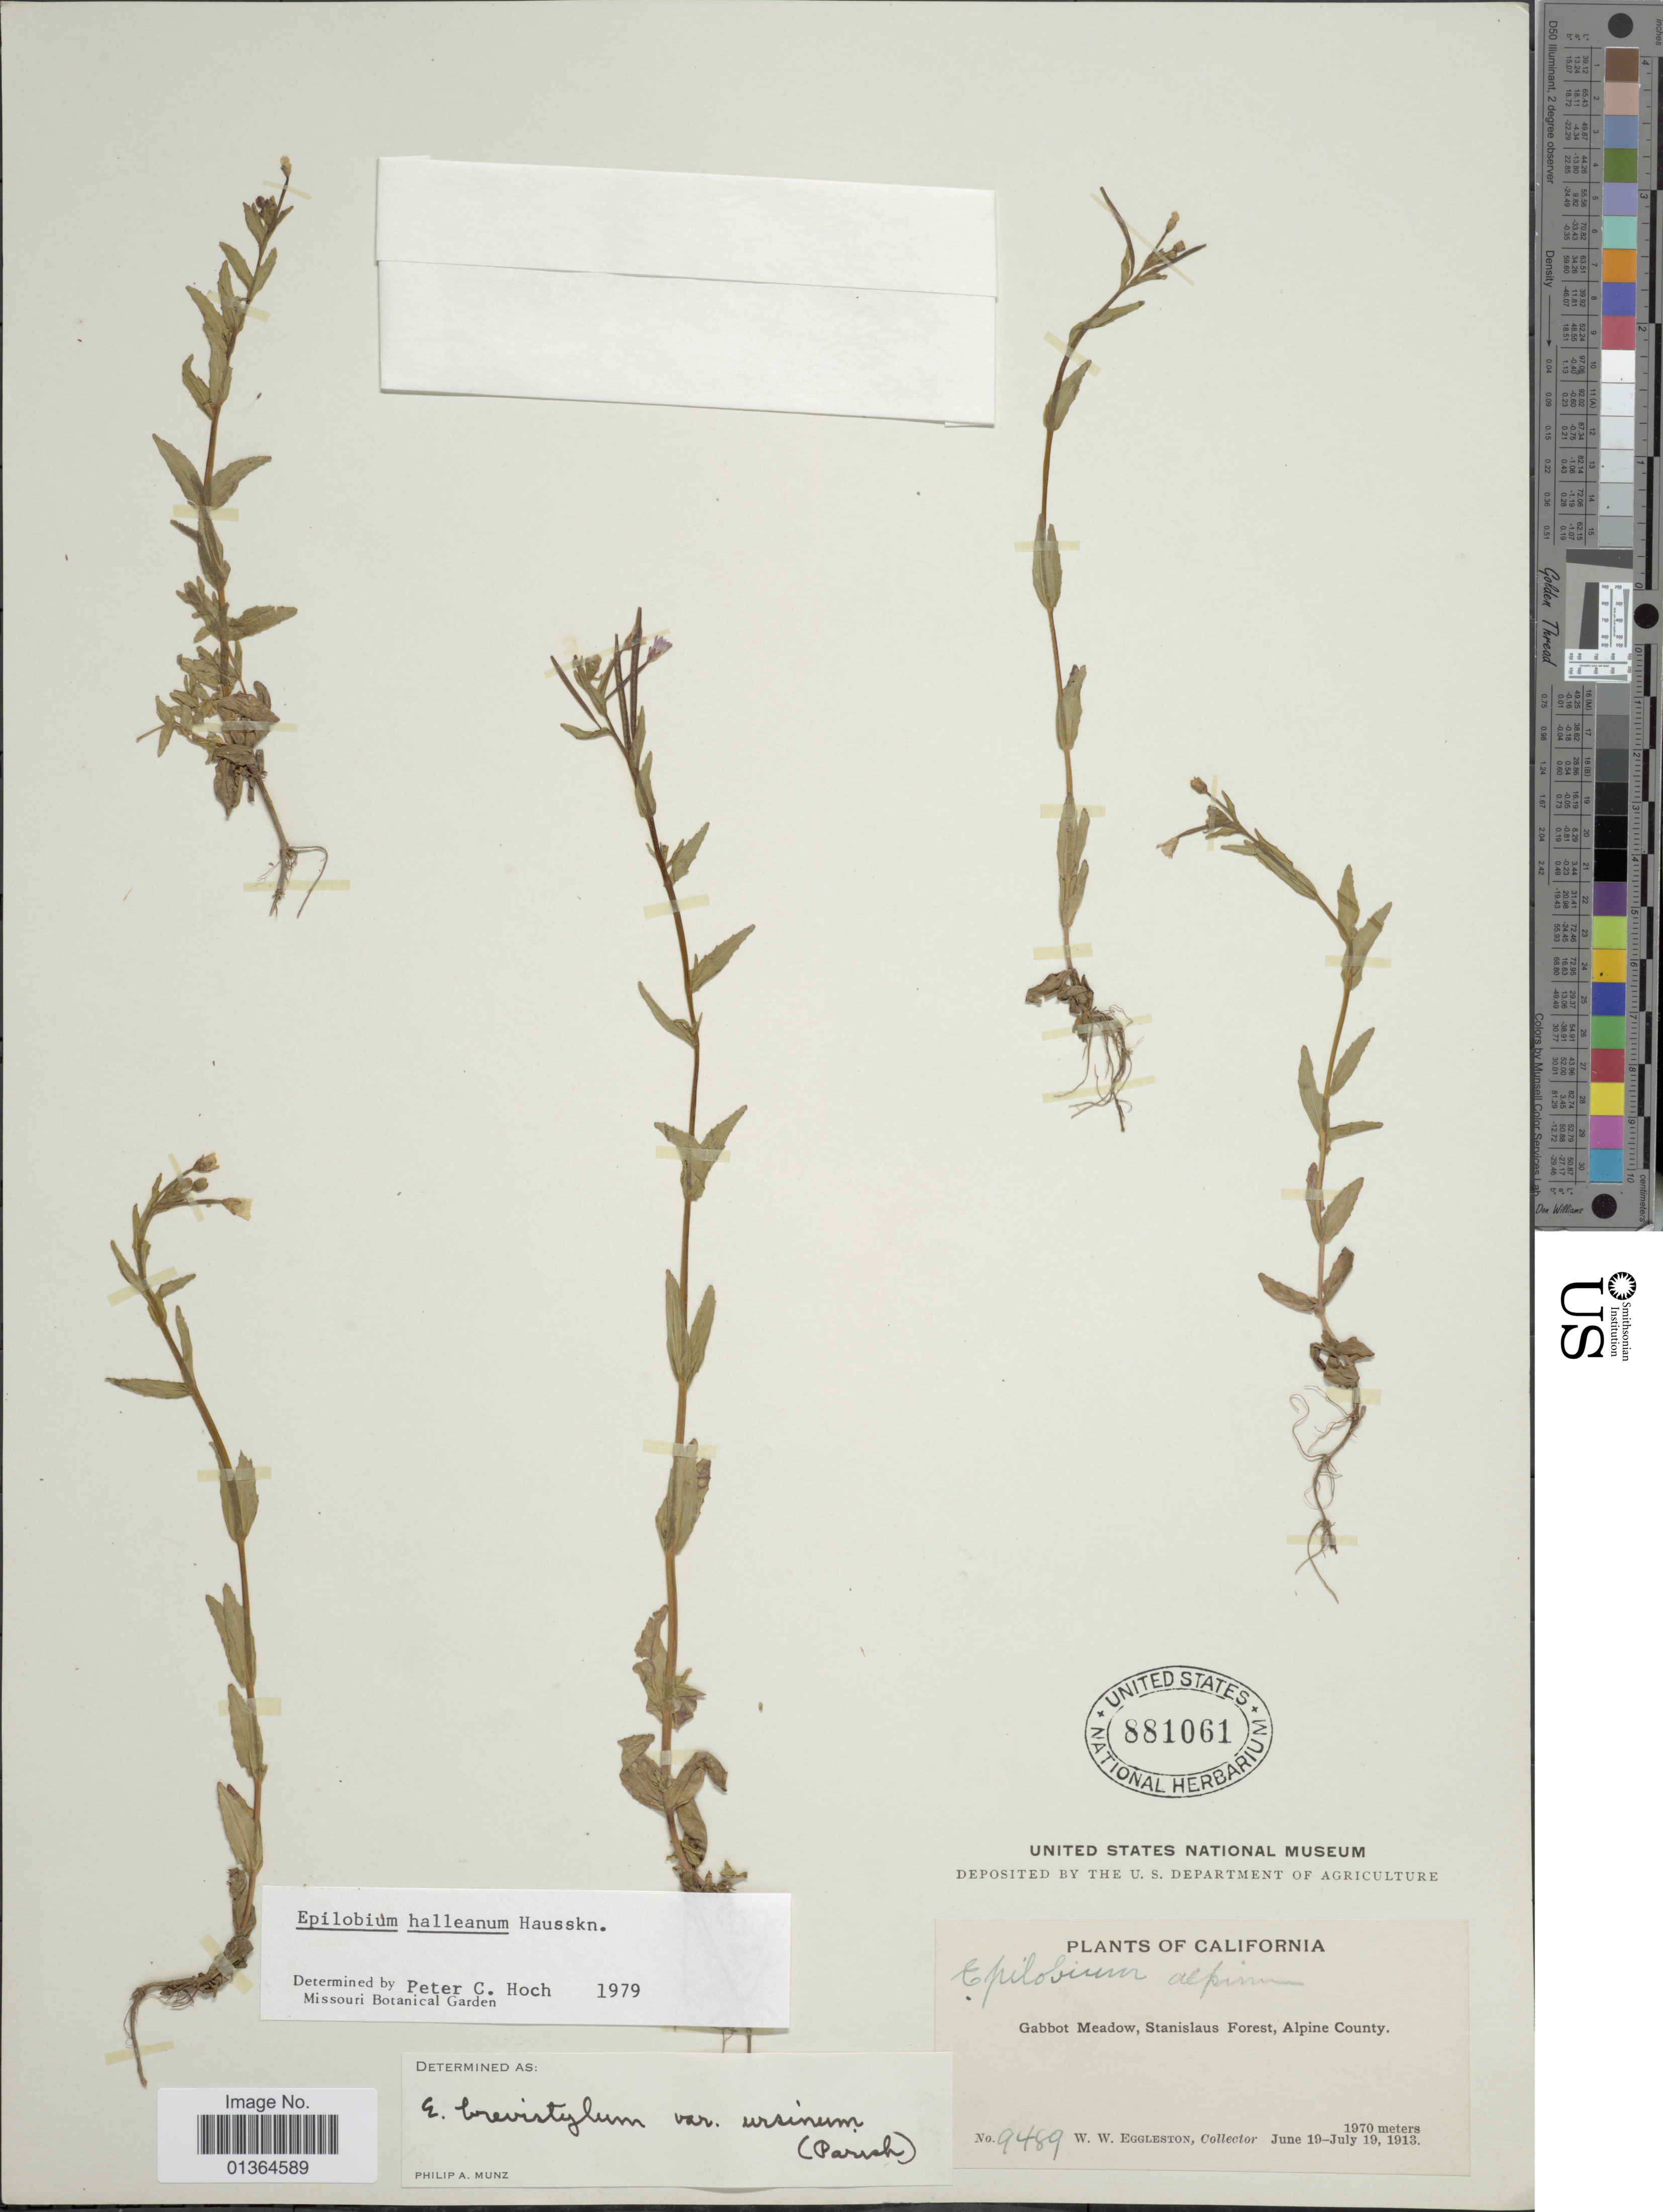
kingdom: Plantae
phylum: Tracheophyta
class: Magnoliopsida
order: Myrtales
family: Onagraceae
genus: Epilobium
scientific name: Epilobium hallianum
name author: Hausskn.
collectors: W. W. Eggleston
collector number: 9489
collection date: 1913-06-19/1913-07-19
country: United States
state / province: California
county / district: Alpine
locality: Gabbot Meadow, Stanislaus Forest, Alpine County.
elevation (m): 1970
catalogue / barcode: US 881061